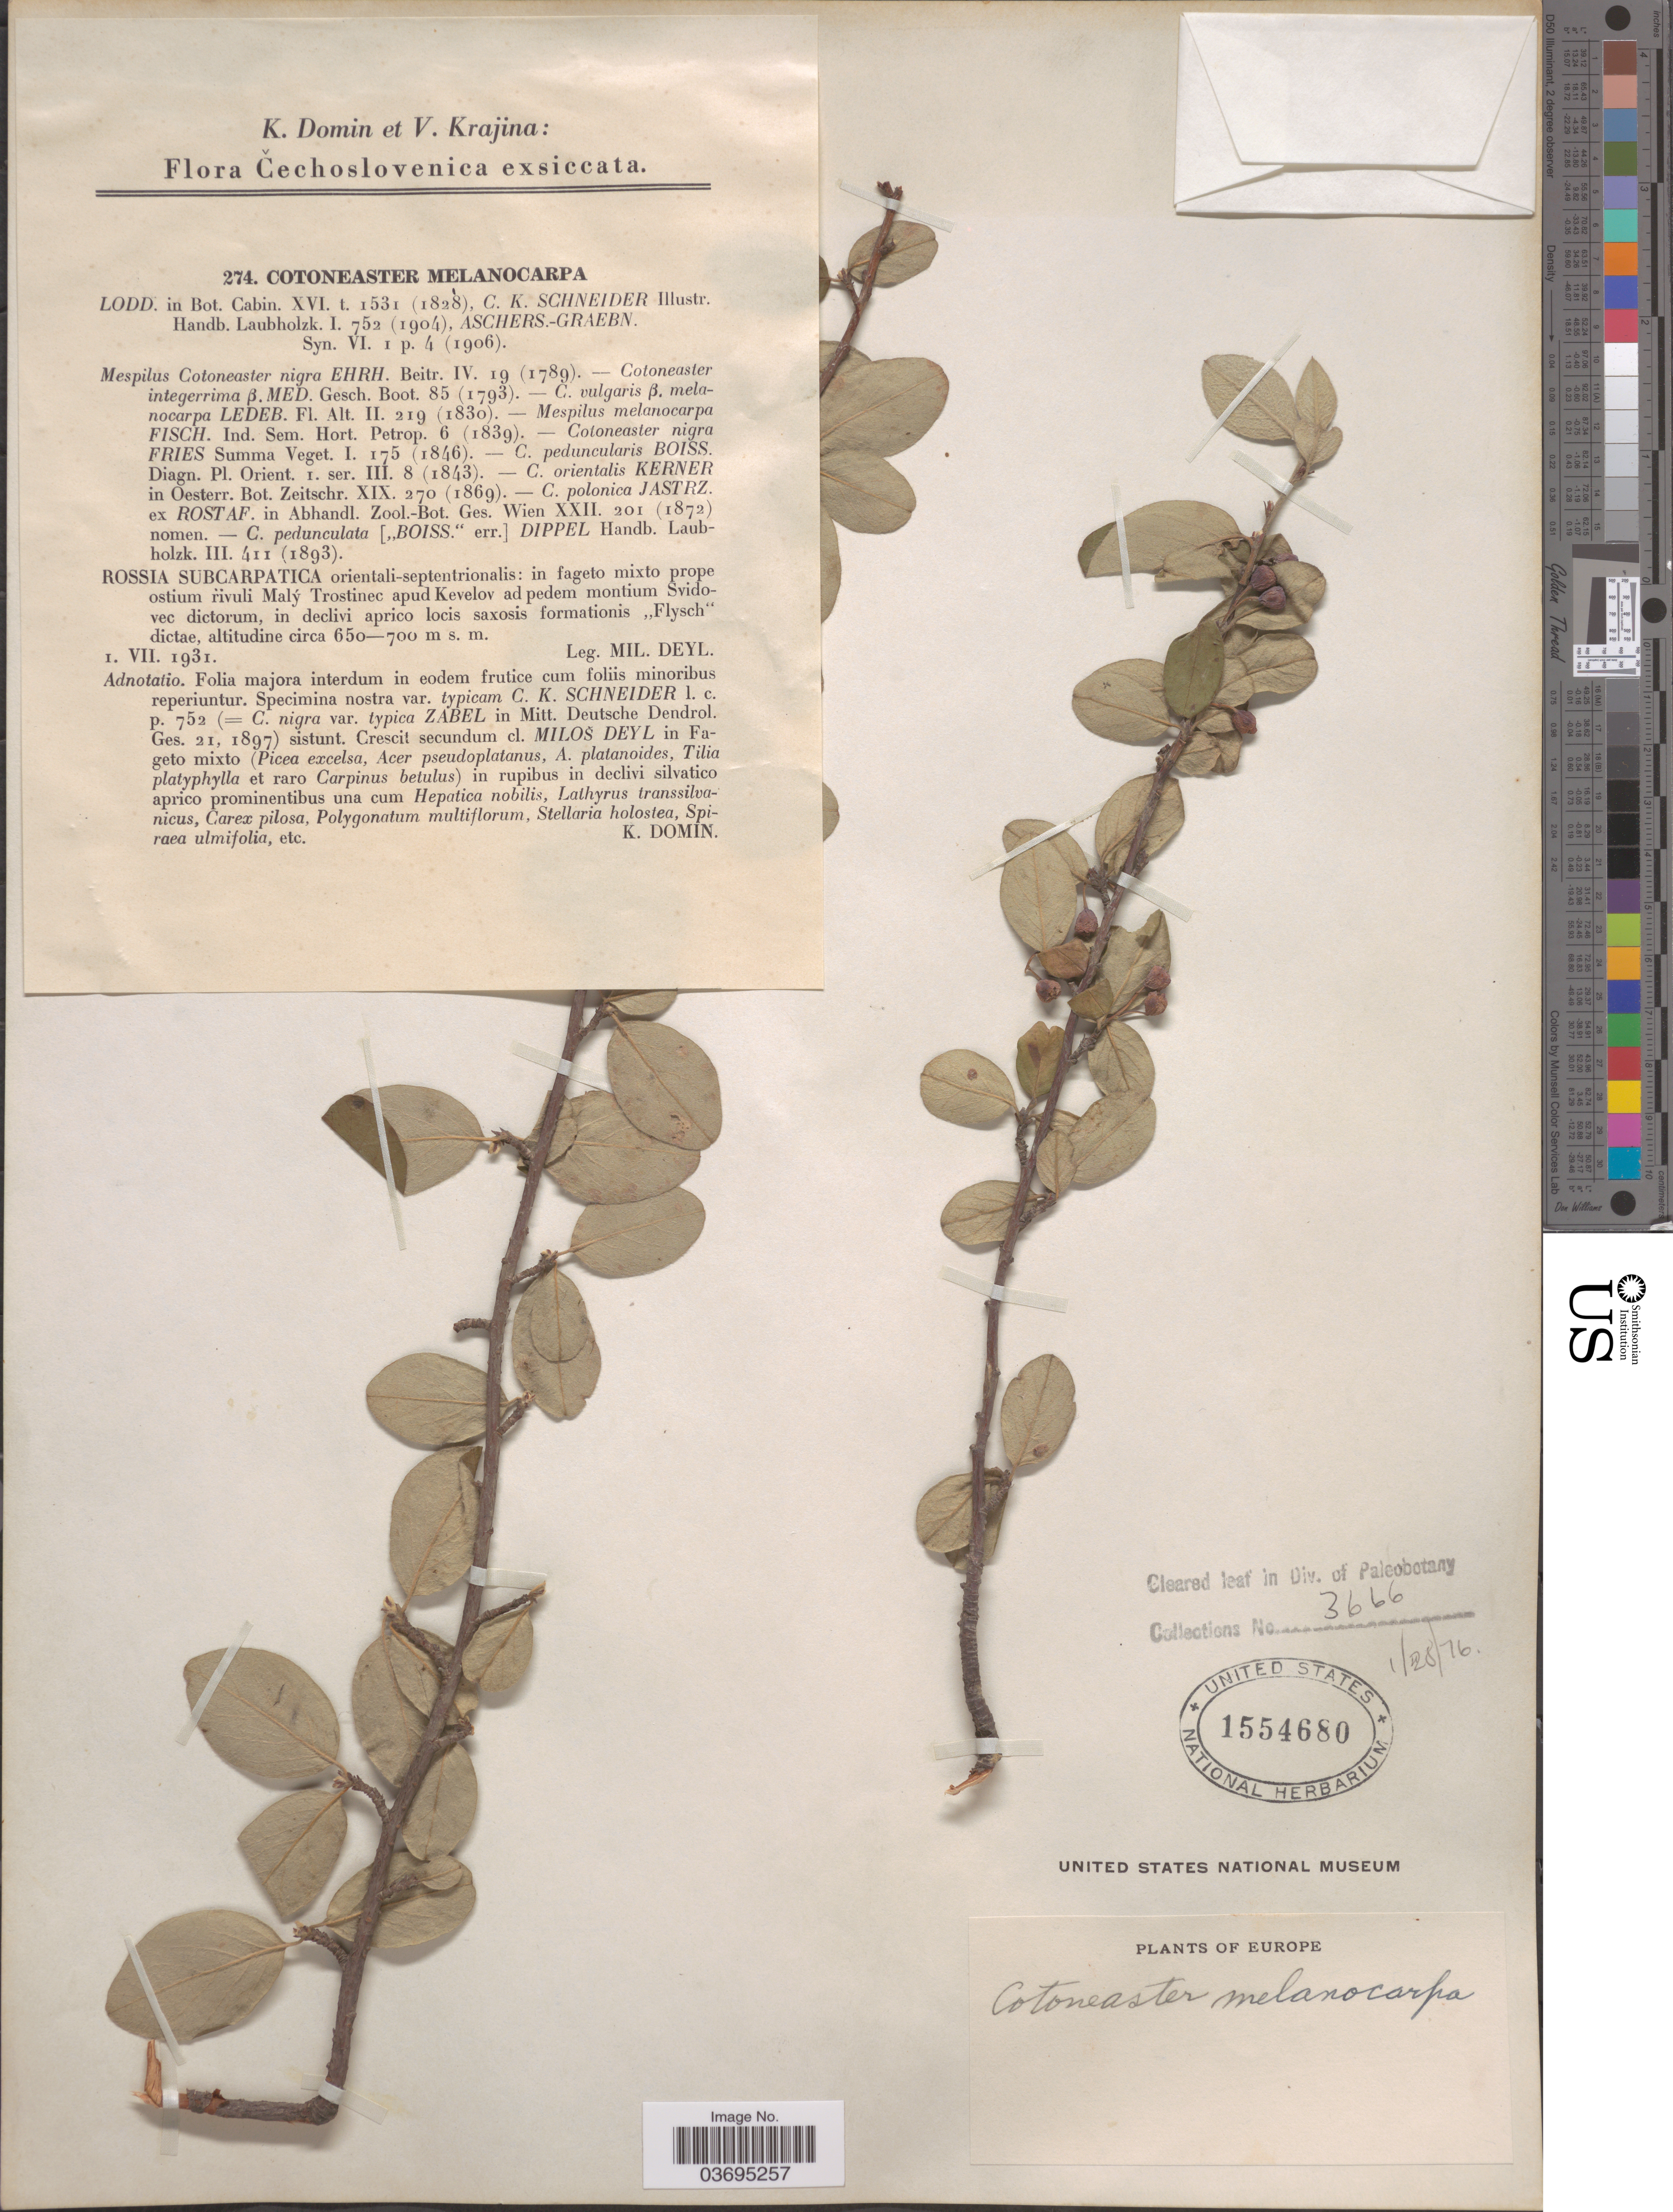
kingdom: Plantae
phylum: Tracheophyta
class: Magnoliopsida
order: Rosales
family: Rosaceae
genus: Cotoneaster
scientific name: Cotoneaster melanocarpus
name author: Conrad L. Loddiges, G. Loddiges & W. Loddiges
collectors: M. Deyl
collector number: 274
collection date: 1931-07-01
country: Ukraine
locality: Čechoslovenica. Rossia Subcarpatica orientali-septentrionalis: in fageto mixto prope ostium rivuli Malý Trostinec apud Kevelov ad pedem montium Svidovec dictorum, in declivi aprico locis saxosis formationis "Flysch" dictae.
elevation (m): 650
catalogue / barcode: US 1554680